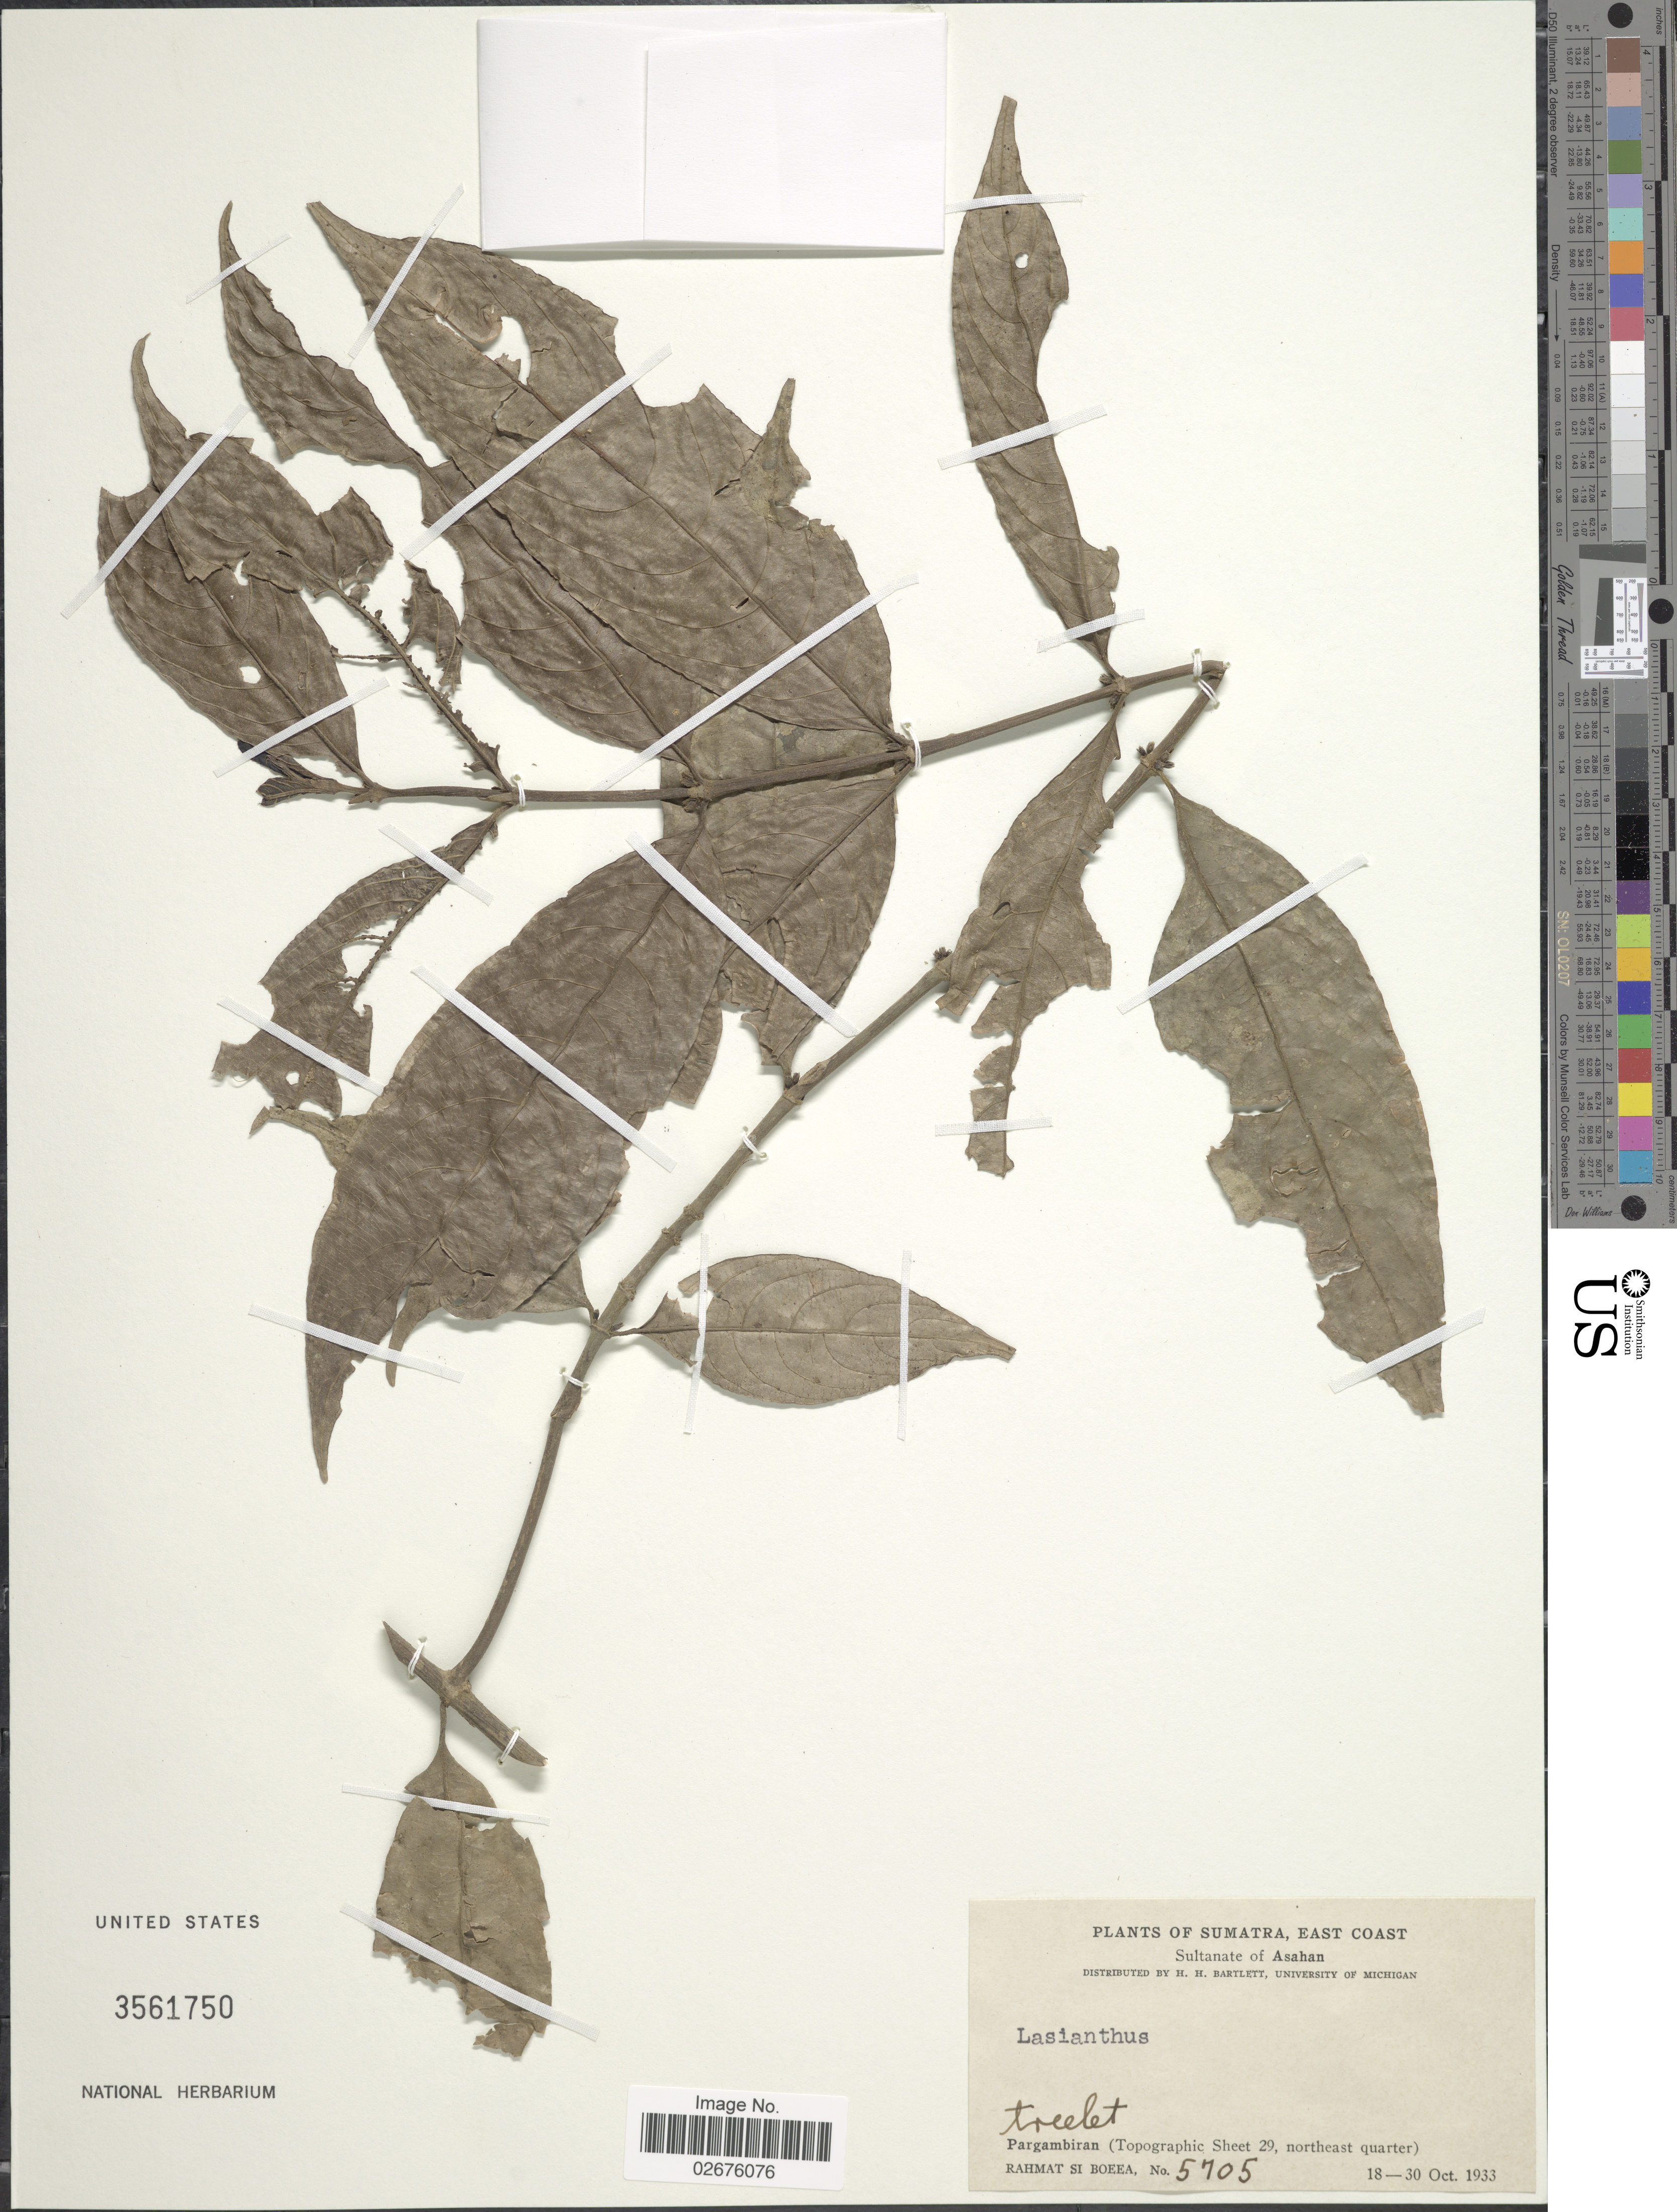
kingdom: Plantae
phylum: Tracheophyta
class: Magnoliopsida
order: Gentianales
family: Rubiaceae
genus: Lasianthus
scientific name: Lasianthus sp.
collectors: Rahmat Si Boeea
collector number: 5705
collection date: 1933-10-18/1933-10-30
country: Indonesia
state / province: Sumatra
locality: East Coast. Sultanate of Asahan. Pargambiran (Topographic Sheet 29, northeast quarter)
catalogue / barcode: US 3561750